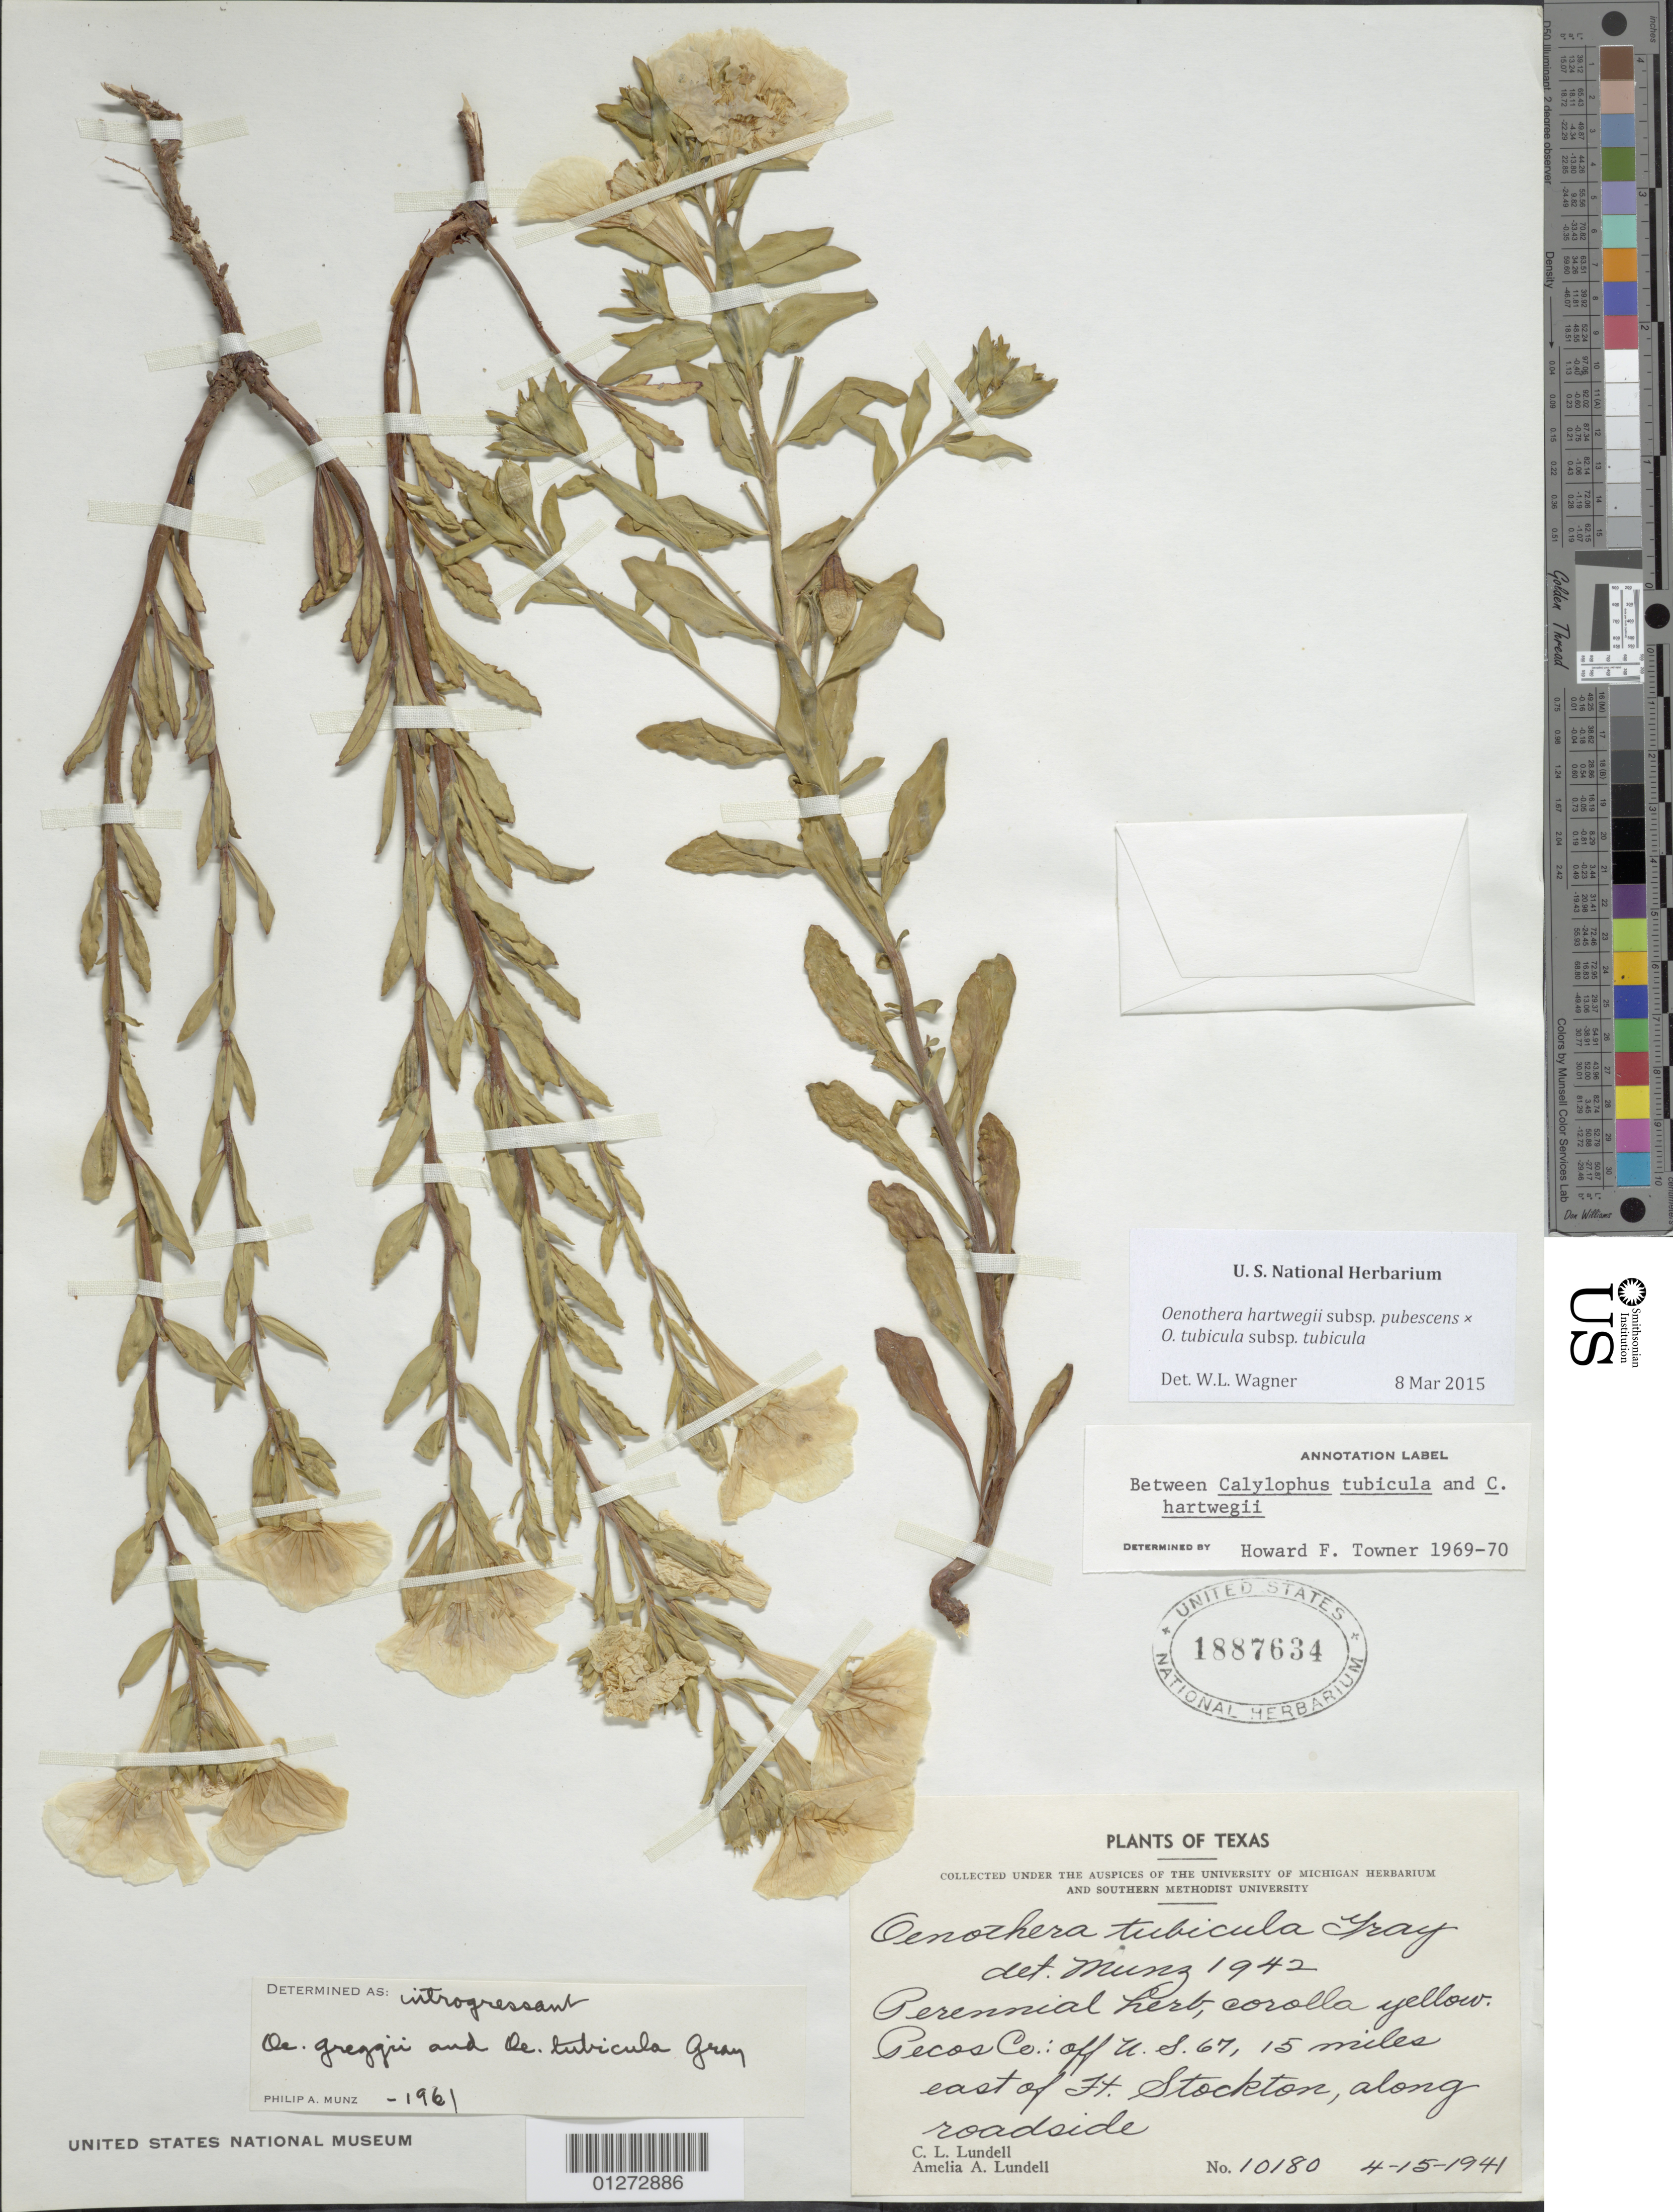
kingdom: Plantae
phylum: Tracheophyta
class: Magnoliopsida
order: Myrtales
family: Onagraceae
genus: Oenothera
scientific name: Oenothera tubicula subsp. tubicula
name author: A. Gray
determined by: Cooper, B. J.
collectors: C. L. Lundell & A. A. Lundell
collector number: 10180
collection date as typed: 4-15-1941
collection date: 1941-04-15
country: United States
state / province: Texas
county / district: Pecos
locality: Off U.S. 67, 15 miles east of Ft. Stockton, along roadside.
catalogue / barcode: US 1887634